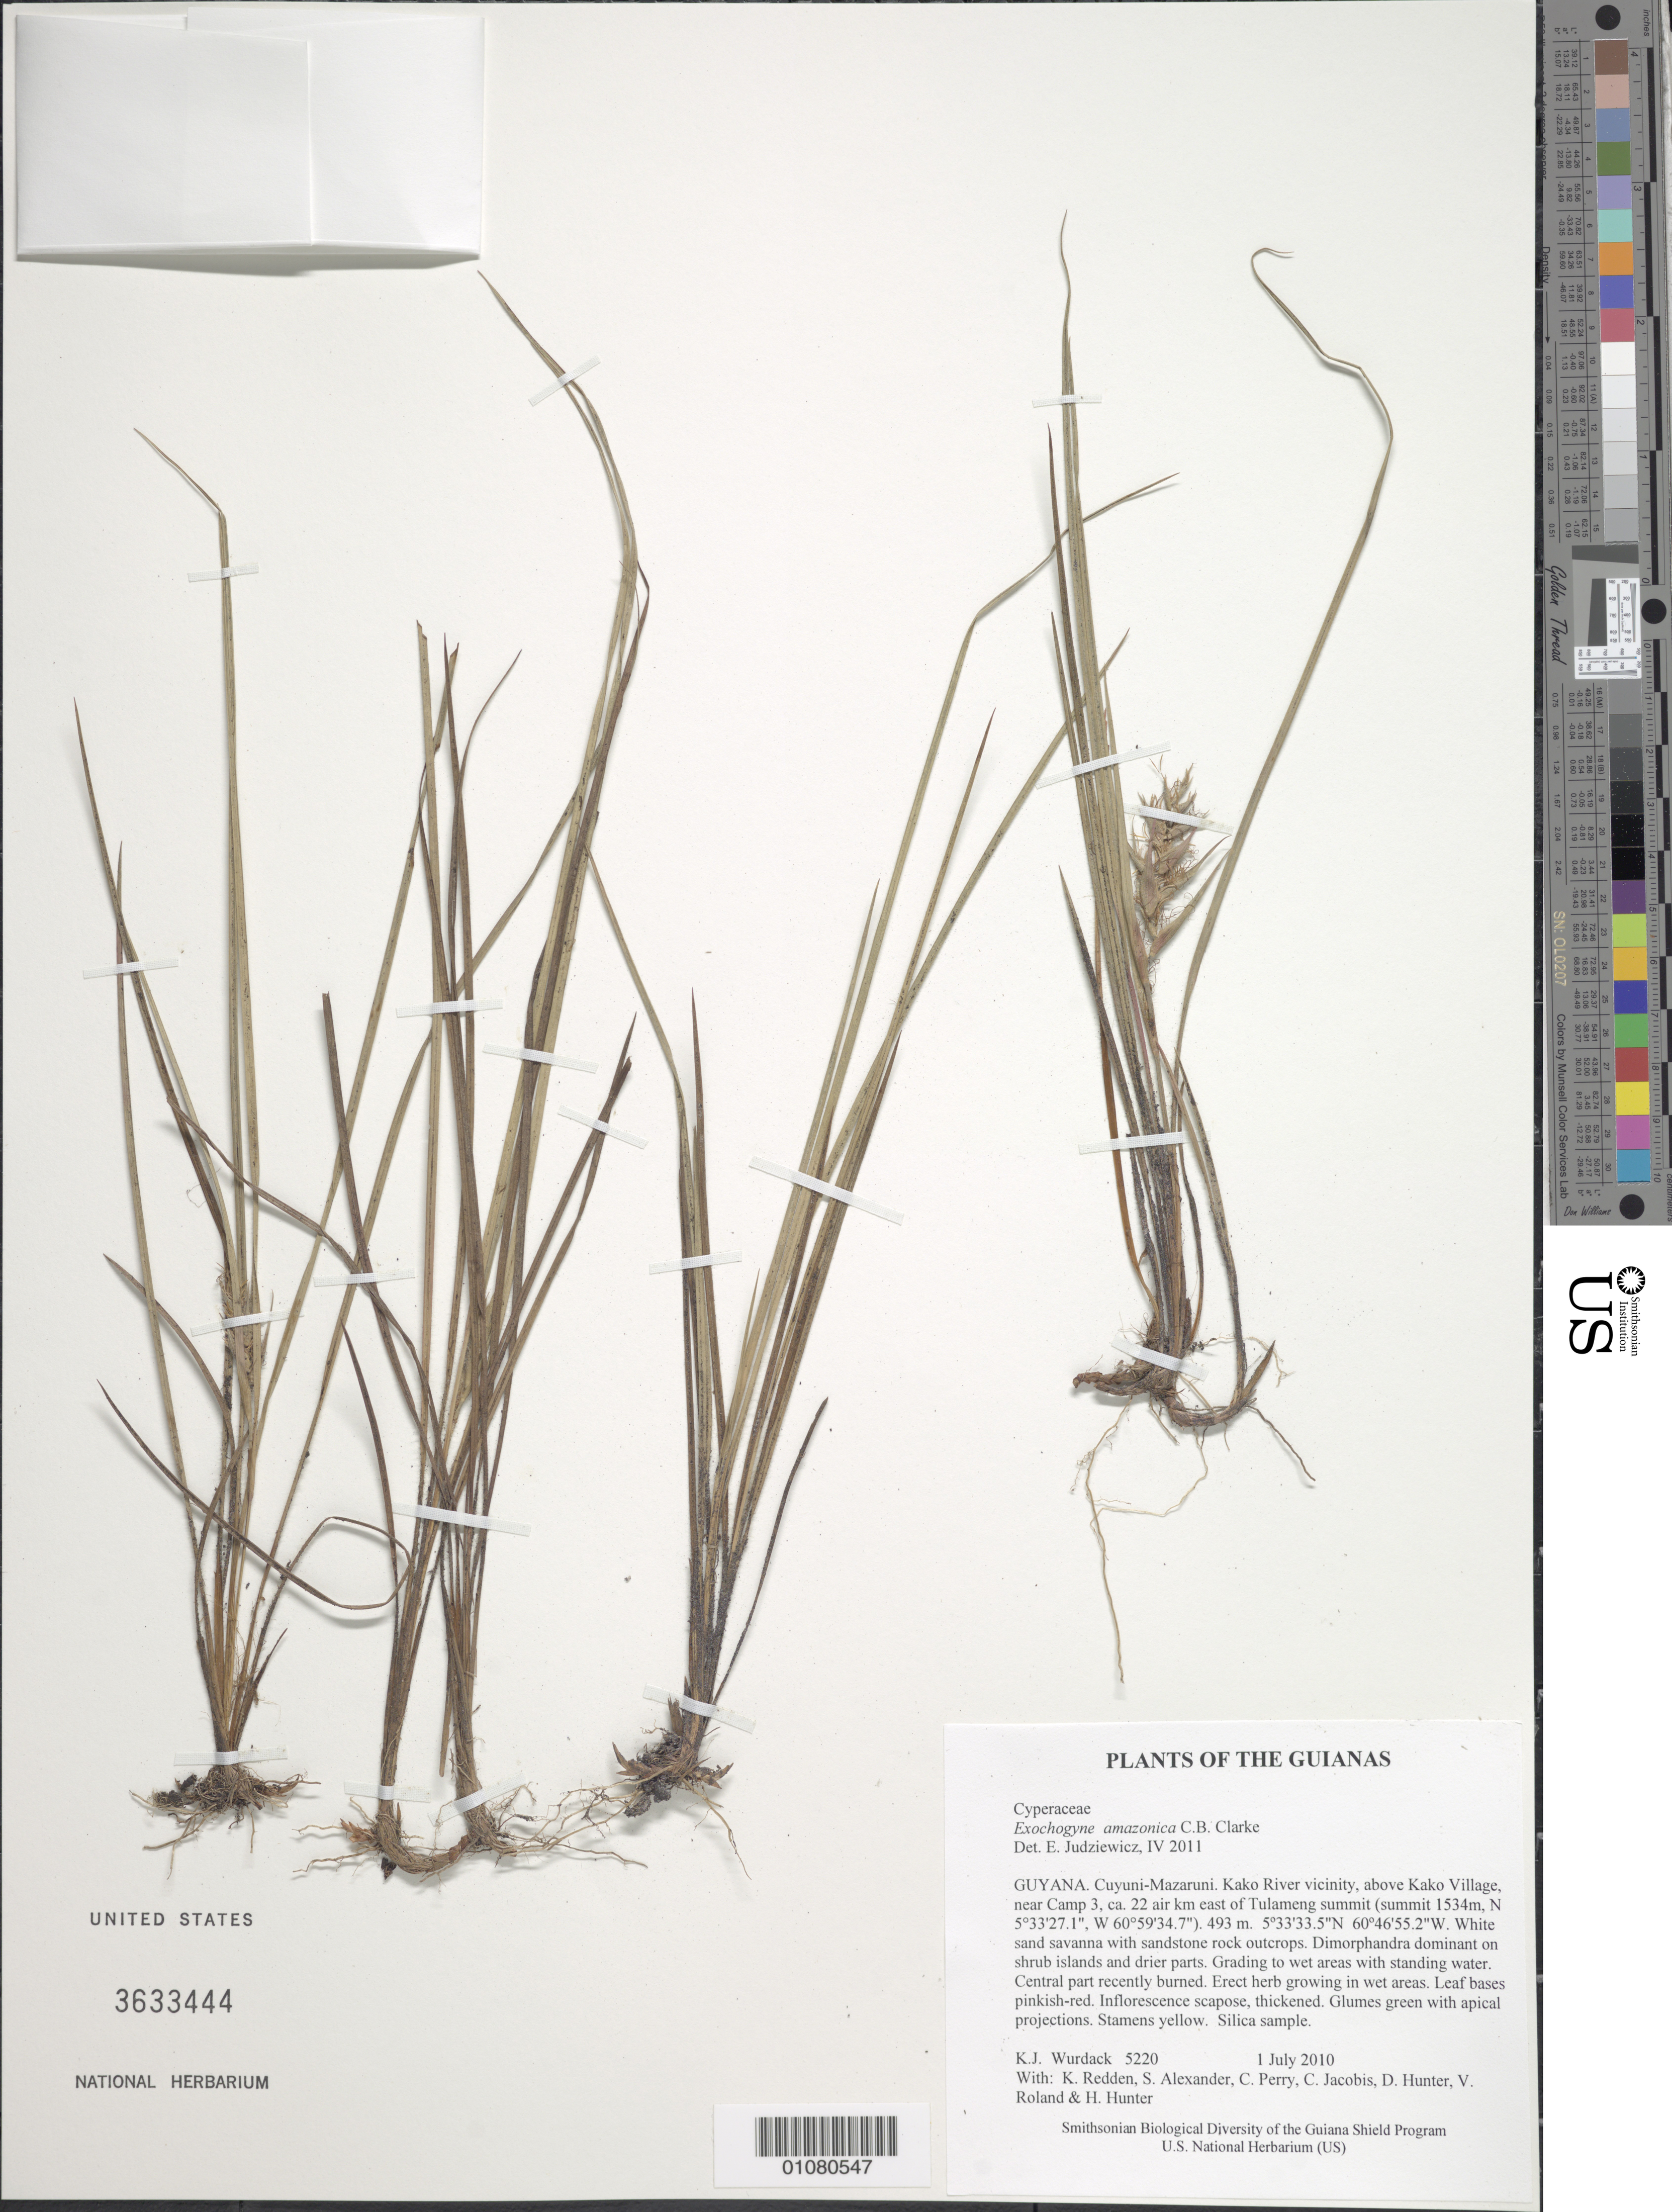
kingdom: Plantae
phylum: Tracheophyta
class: Liliopsida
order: Poales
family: Cyperaceae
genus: Exochogyne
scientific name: Exochogyne amazonica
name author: C.B. Clarke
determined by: Judziewicz, E. J.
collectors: K. Wurdack, K. M. Redden, S. N. Alexander, C. Perry, C. Jacobis, D. Hunter, V. Roland & H. Hunter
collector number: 5220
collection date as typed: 1 July 2010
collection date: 2010-07-01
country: Guyana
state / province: Cuyuni-Mazaruni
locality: Kako River vicinity, above Kako Village, near Camp 3, ca. 22 air km east of Tulameng summit (summit 1534m, N 5°33'27.1", W 60°59'34.7")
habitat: White sand savanna with sandstone rock outcrops. Dimorphandra dominant on shrub islands and drier parts. Grading to wet areas with standing water. Central part recently burned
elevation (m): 493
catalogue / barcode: US 3633444